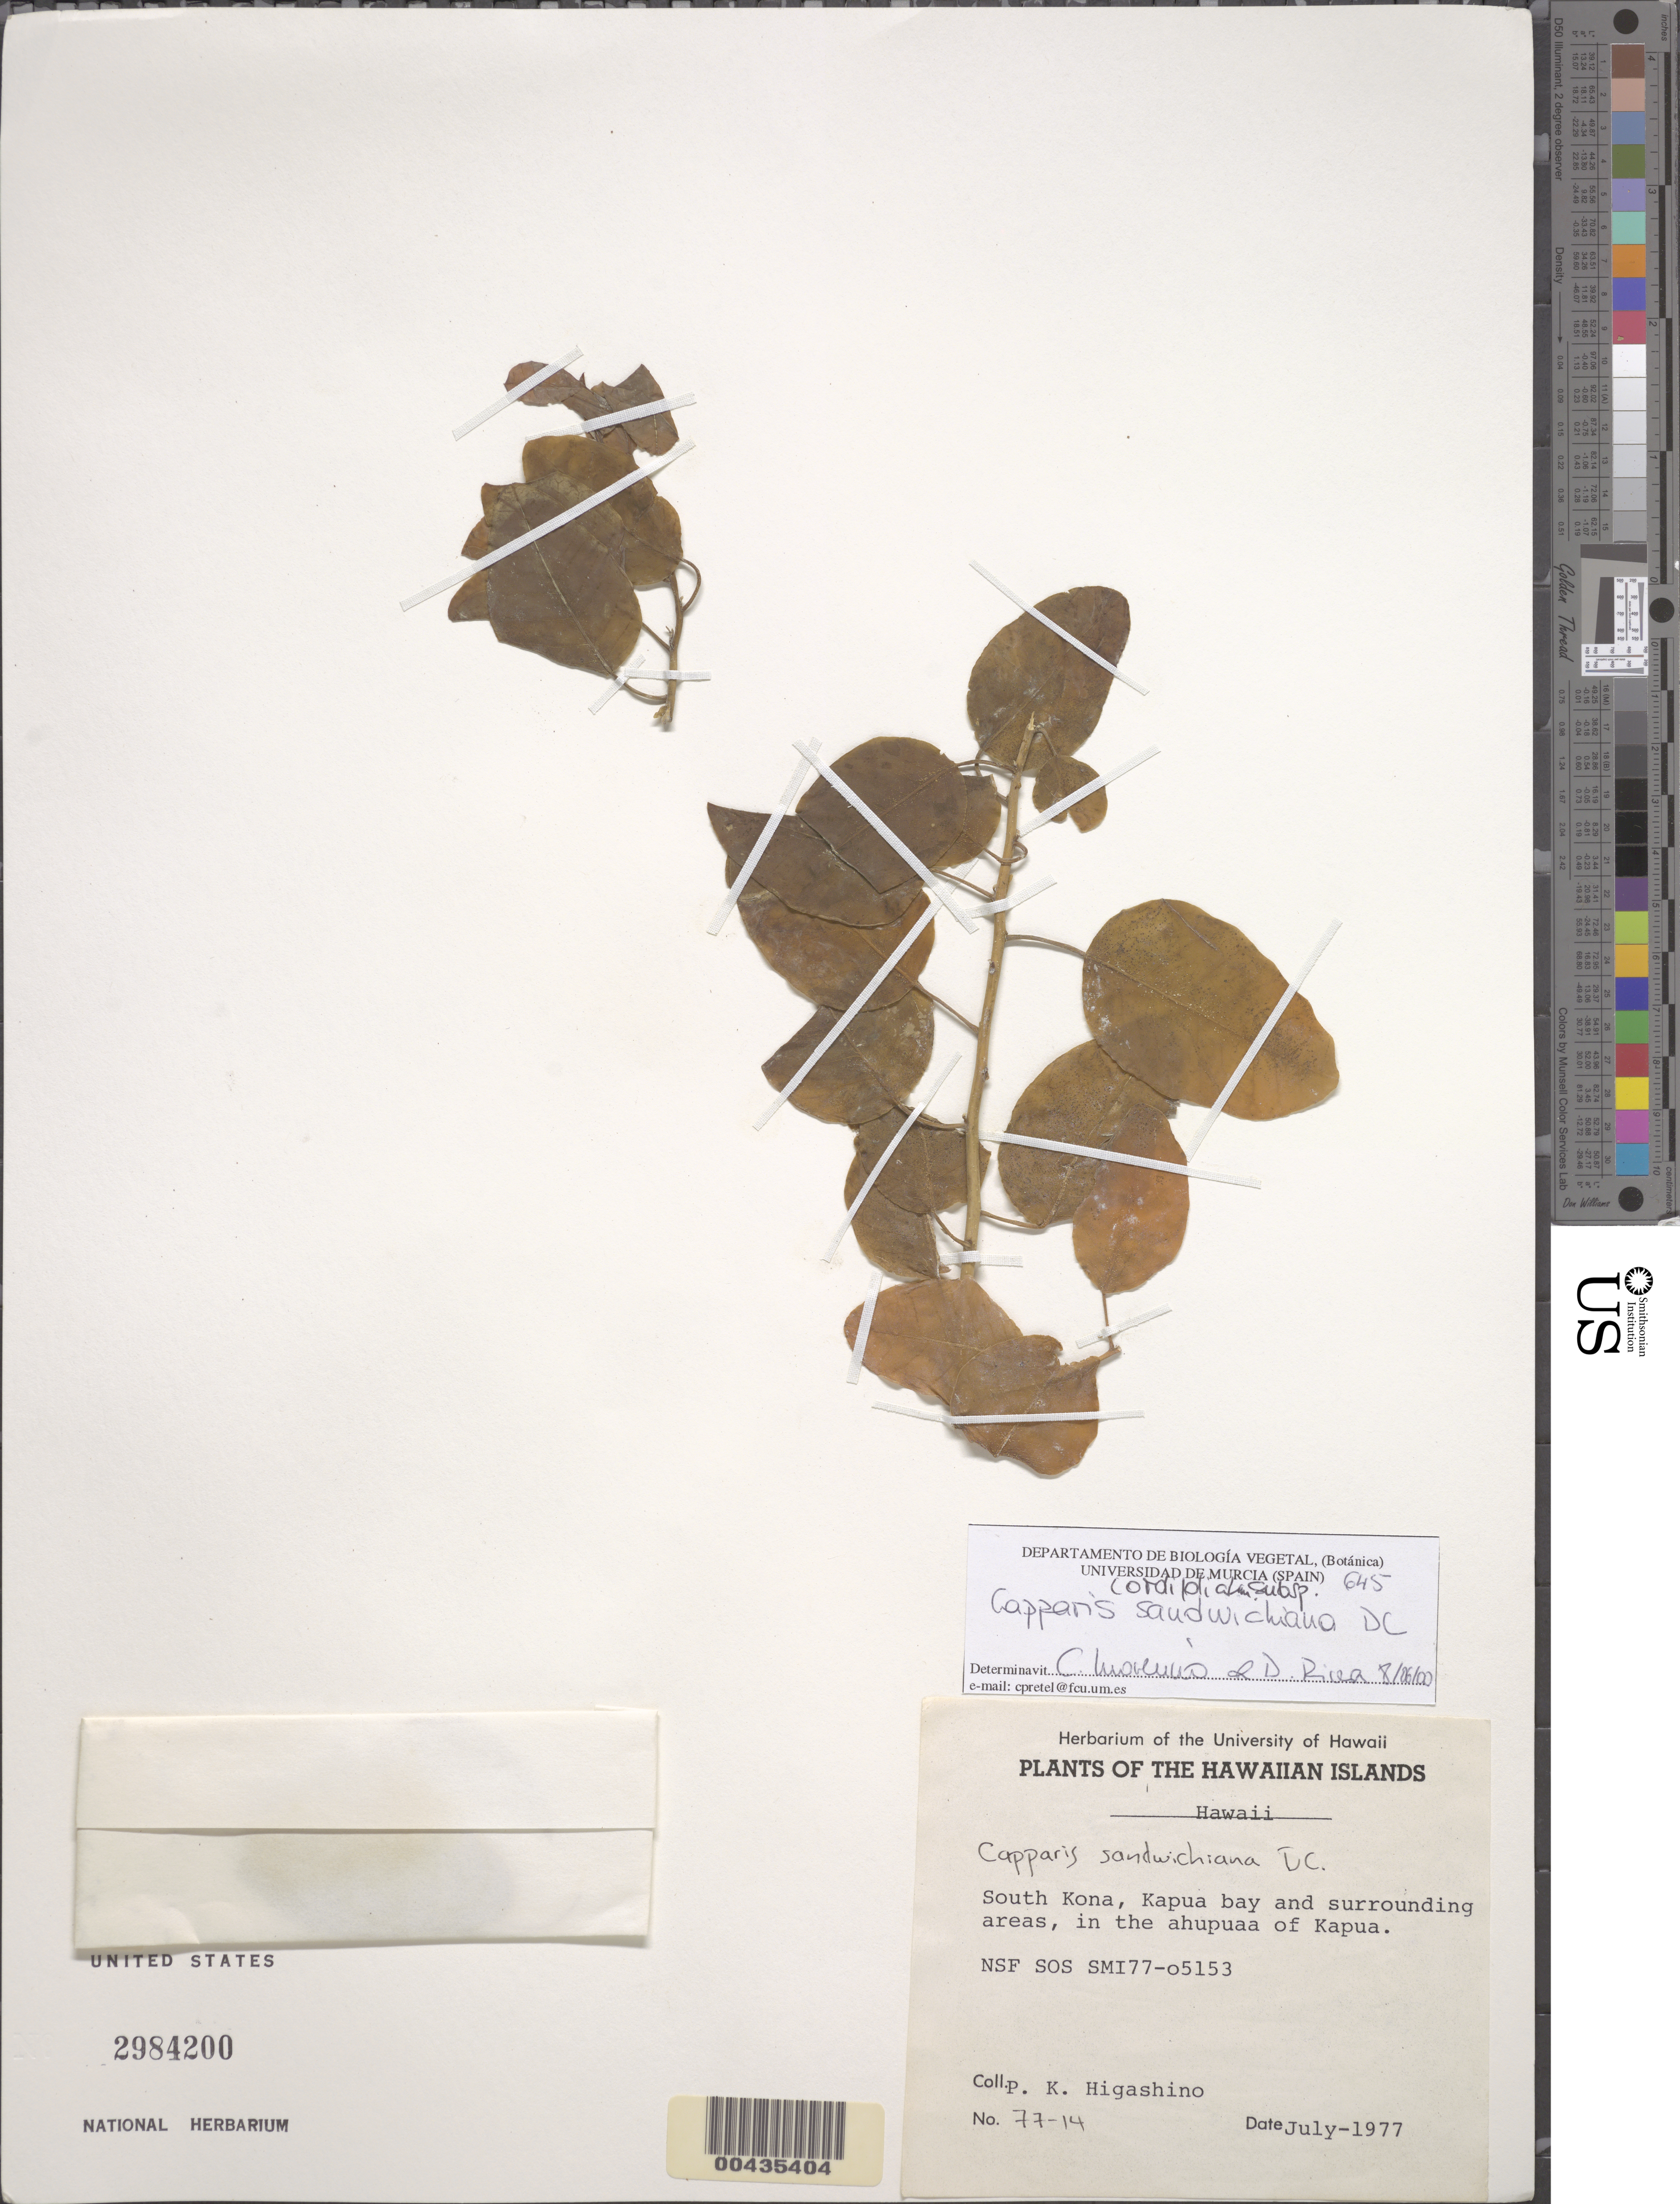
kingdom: Plantae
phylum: Tracheophyta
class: Magnoliopsida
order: Brassicales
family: Capparaceae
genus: Capparis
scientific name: Capparis sandwichiana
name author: DC.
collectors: P. Higashino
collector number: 77-14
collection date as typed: Jul 1977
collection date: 1977-07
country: United States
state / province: Hawaii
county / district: Hawaii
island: Hawaii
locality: S Kona, Kapua Bay, in the ahupuaa of Kapua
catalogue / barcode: US 2984200